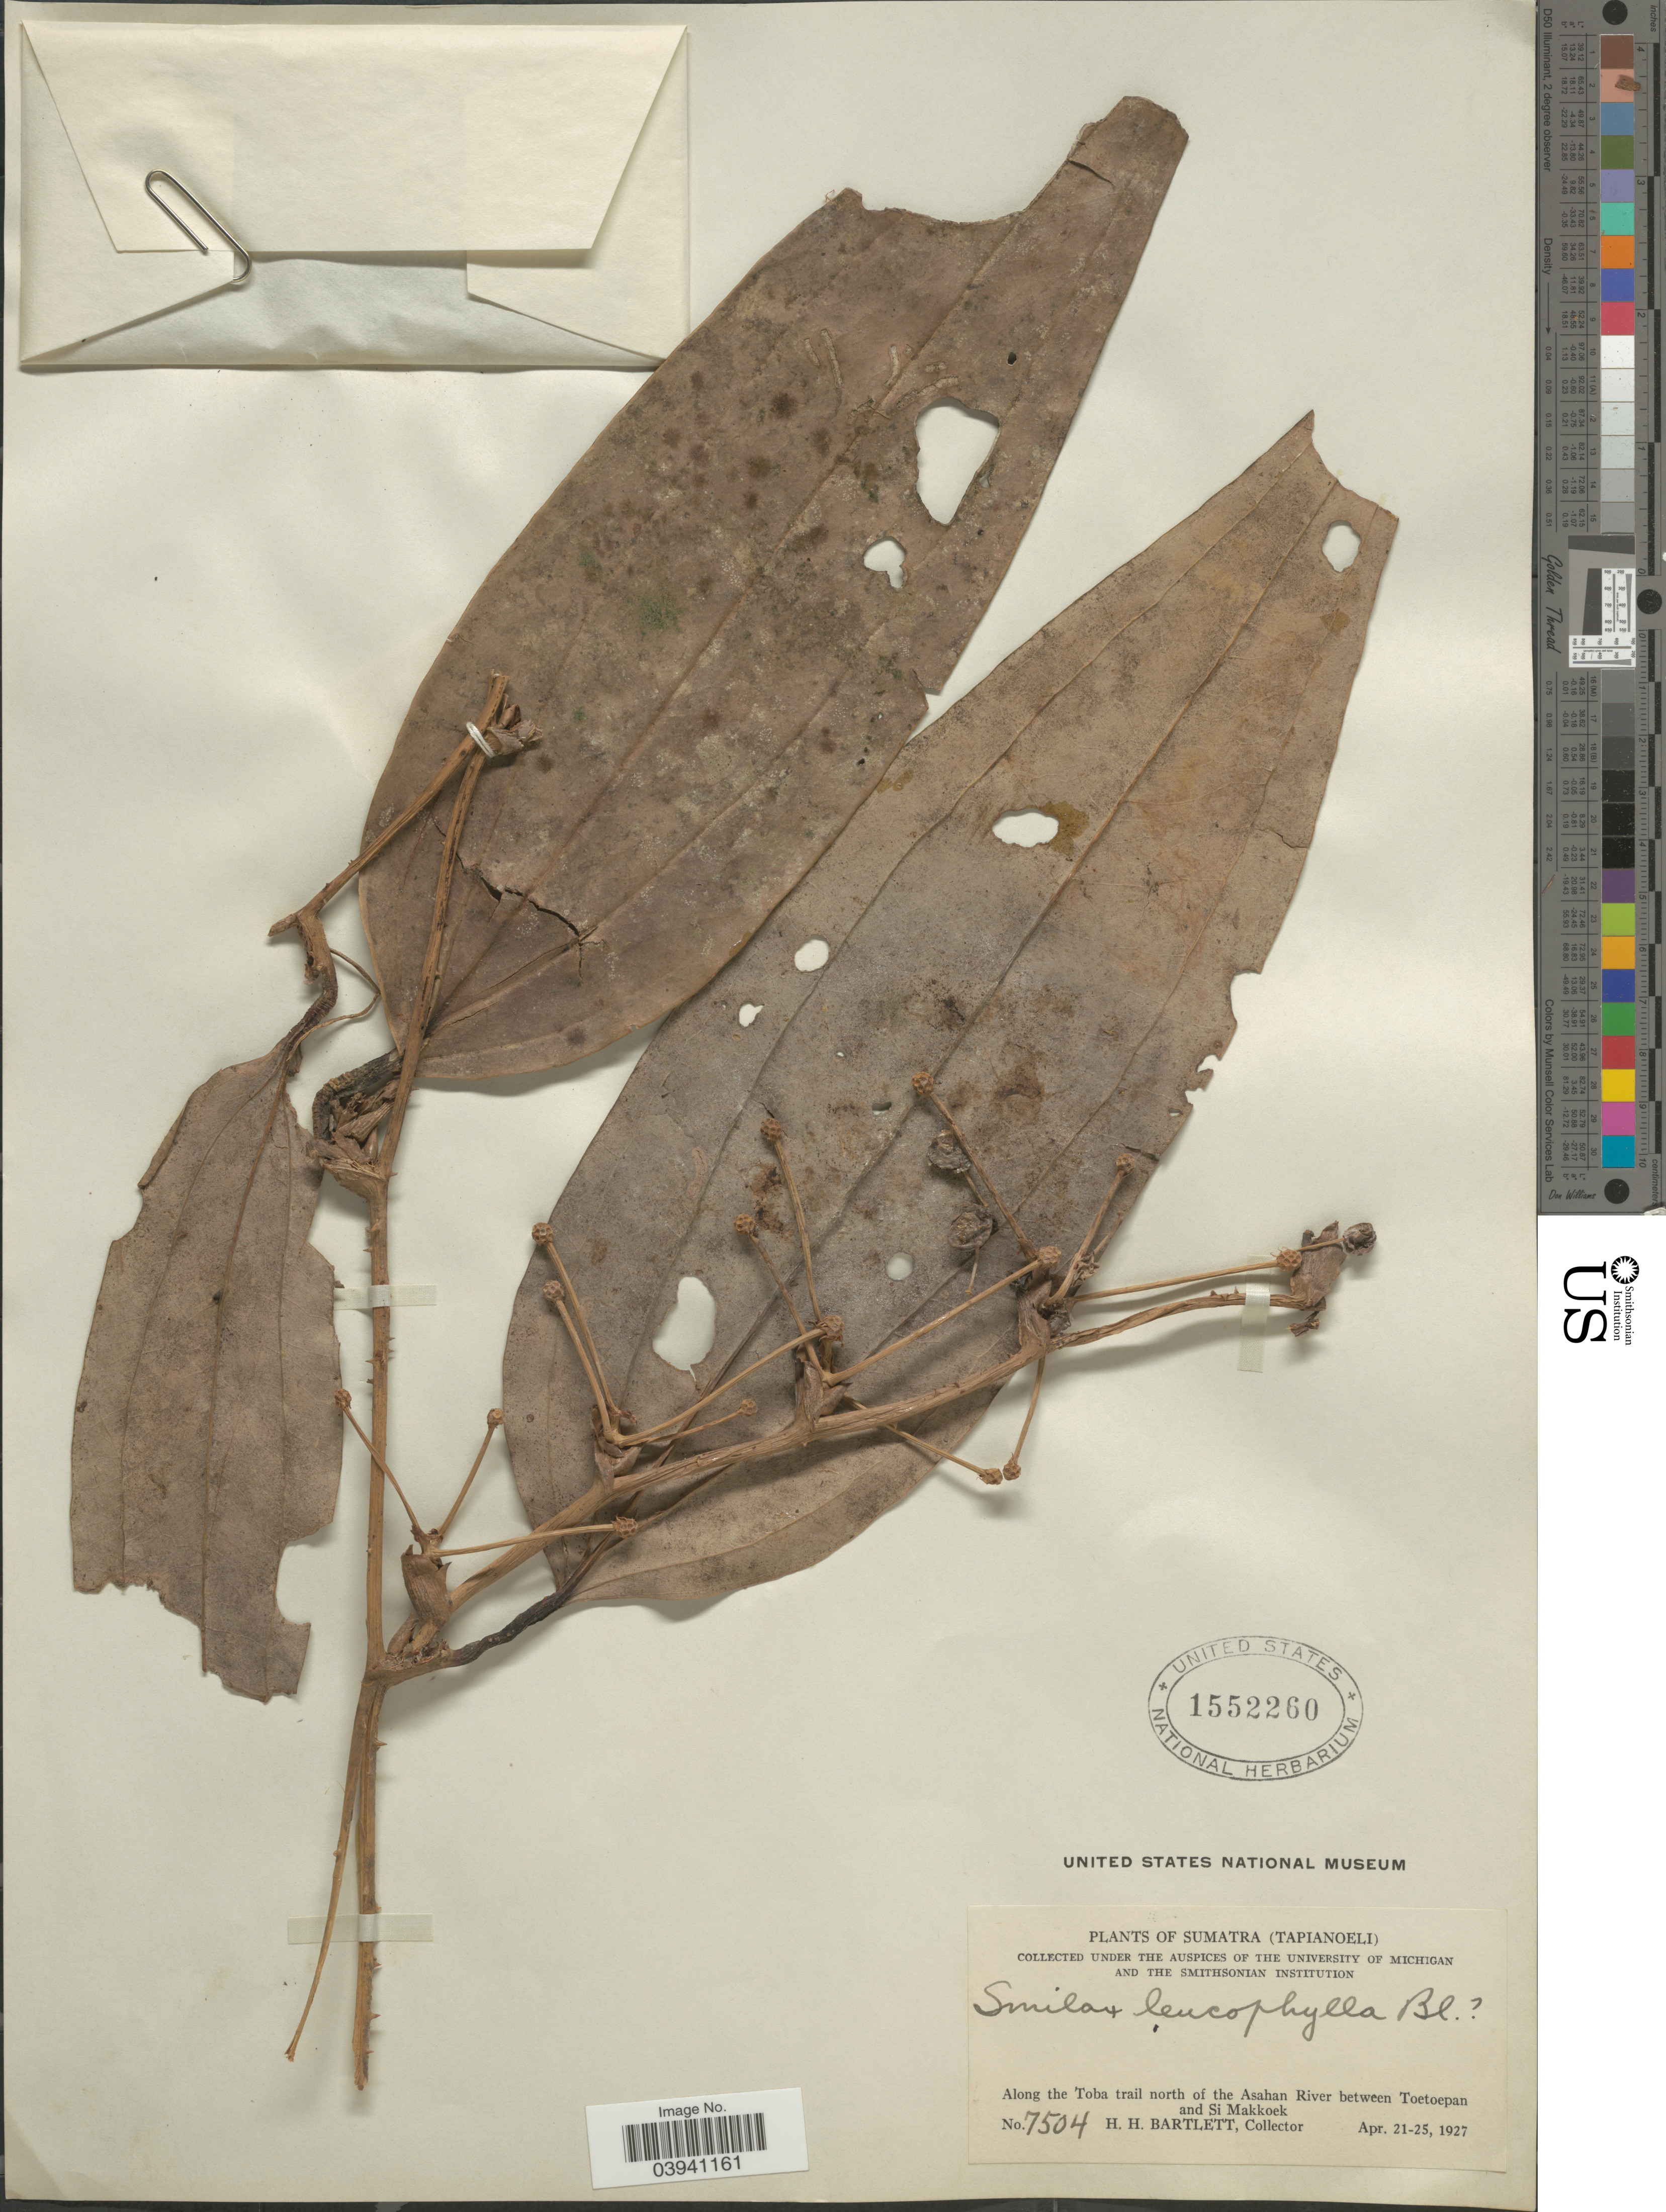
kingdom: Plantae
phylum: Tracheophyta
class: Liliopsida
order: Liliales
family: Smilacaceae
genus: Smilax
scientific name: Smilax leucophylla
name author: Blume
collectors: H. H. Bartlett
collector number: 7504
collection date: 1927-04-21/1927-04-25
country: Indonesia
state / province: Sumatra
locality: Tapianoeli. Along the Toba trail north of the Asahan River between Toetoepan and Si Makkoek.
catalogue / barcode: US 1552260